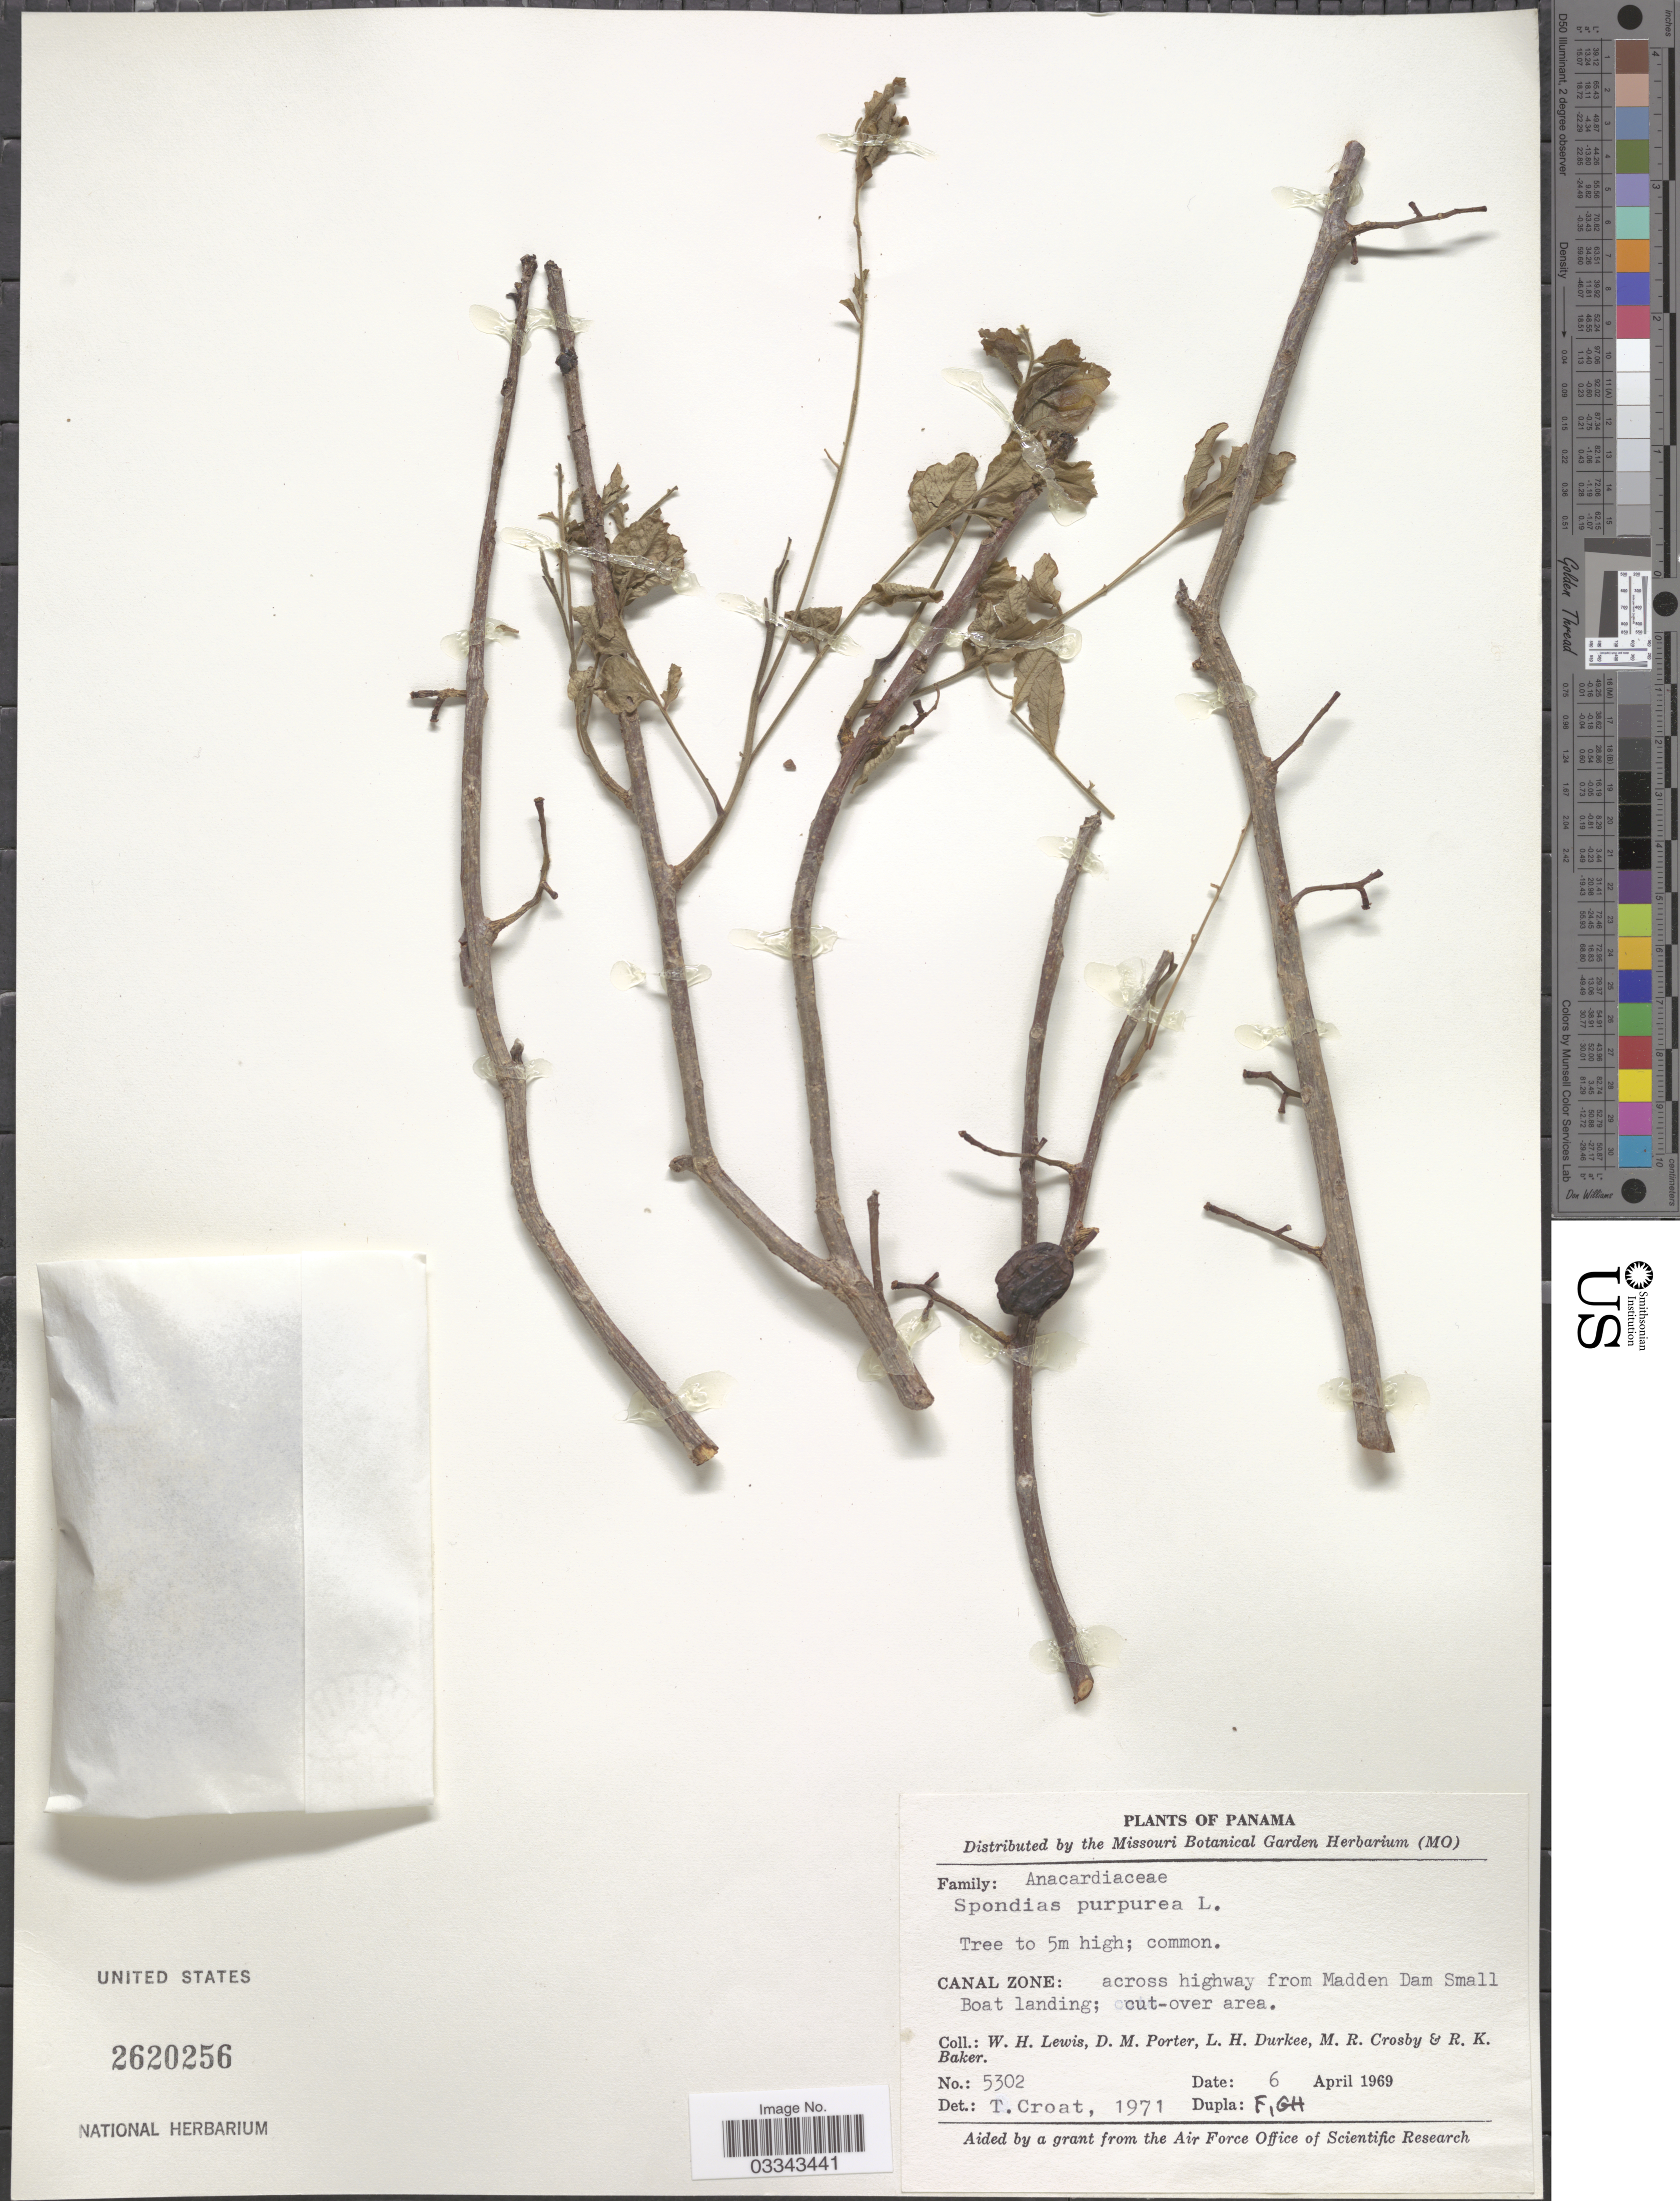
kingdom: Plantae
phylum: Tracheophyta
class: Magnoliopsida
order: Sapindales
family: Anacardiaceae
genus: Spondias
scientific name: Spondias purpurea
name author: L.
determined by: Mitchell, John D.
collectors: W. H. Lewis, D. Porter, L. H. Durkee, M. R. Crosby & R. K. Baker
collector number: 5302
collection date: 1969-04-06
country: Panama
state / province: Colón / Panamá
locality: Canal Zone: across highway from Madden Dam Small Boat landing.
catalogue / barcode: US 2620256